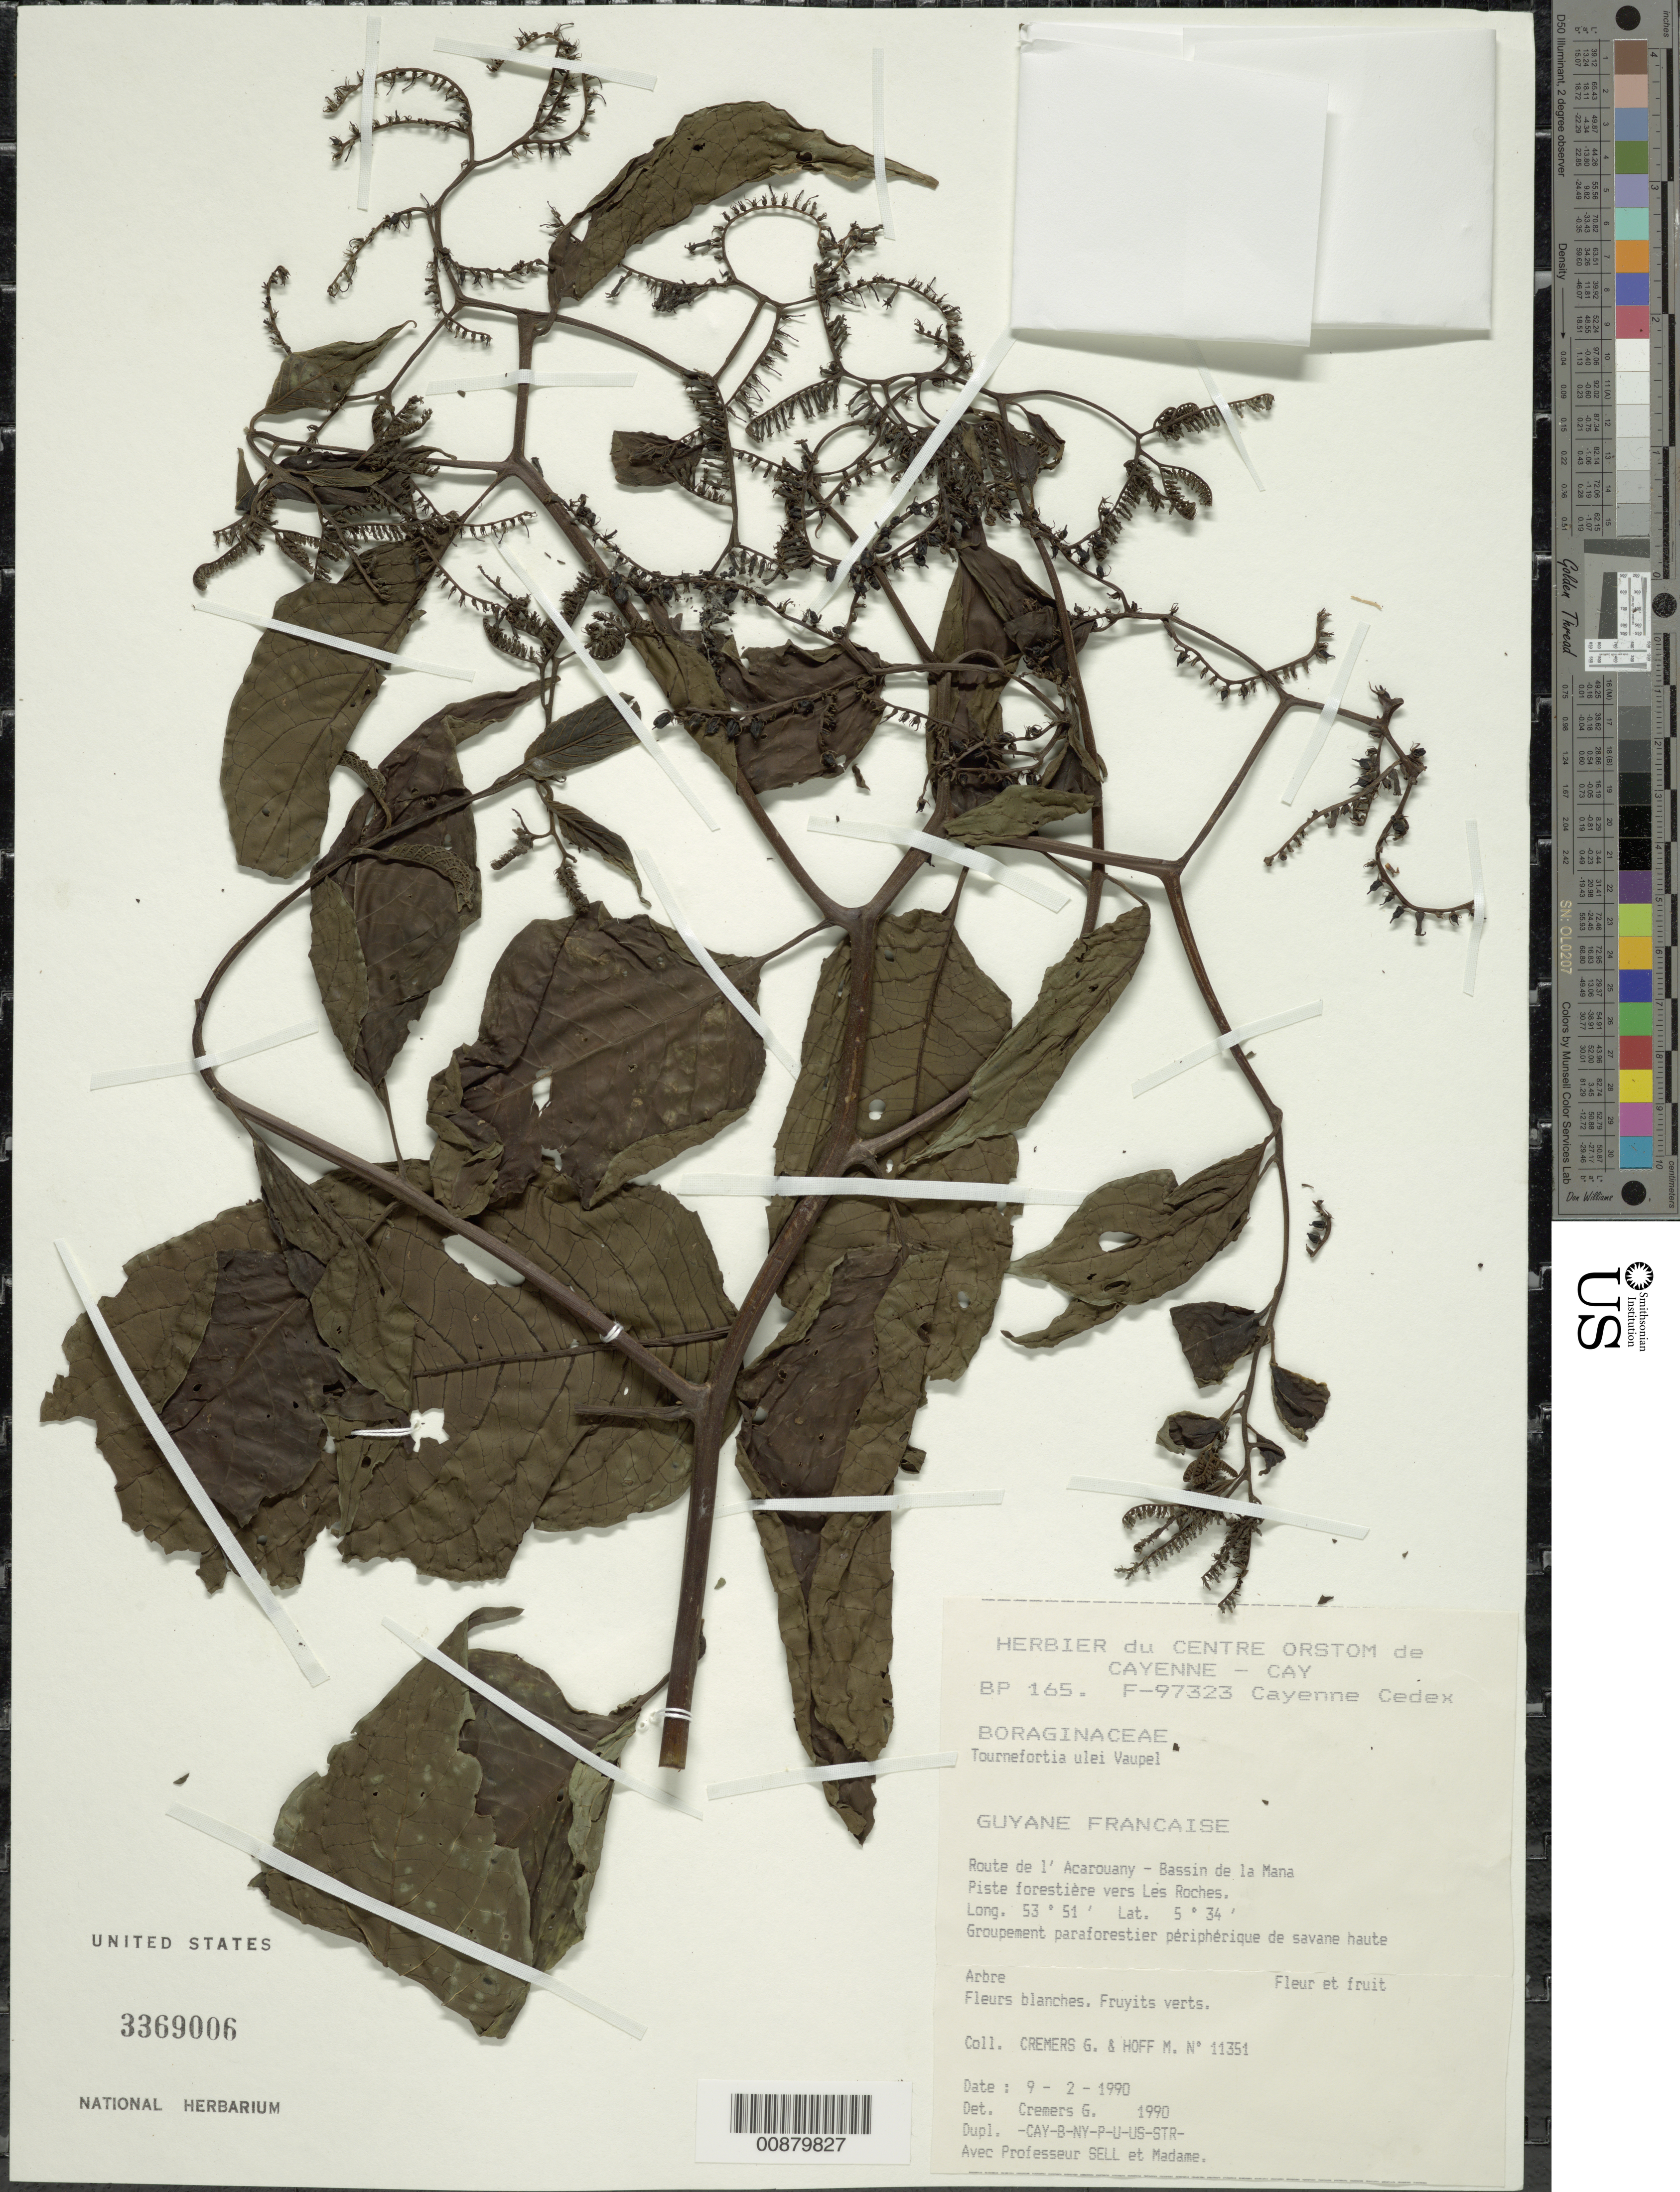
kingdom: Plantae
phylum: Tracheophyta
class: Magnoliopsida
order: Boraginales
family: Heliotropiaceae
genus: Tournefortia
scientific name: Tournefortia ulei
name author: Vaupel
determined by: Cremers, Georges A.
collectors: G. Cremers & M. Hoff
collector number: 11351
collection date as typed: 9-Feb-90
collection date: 1990-02-09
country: French Guiana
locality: Route de l'Acarouany, Bassin de la Mana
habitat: Piste forestiere; groupe paraforestier peripherique de savane haute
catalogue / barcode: US 3369006